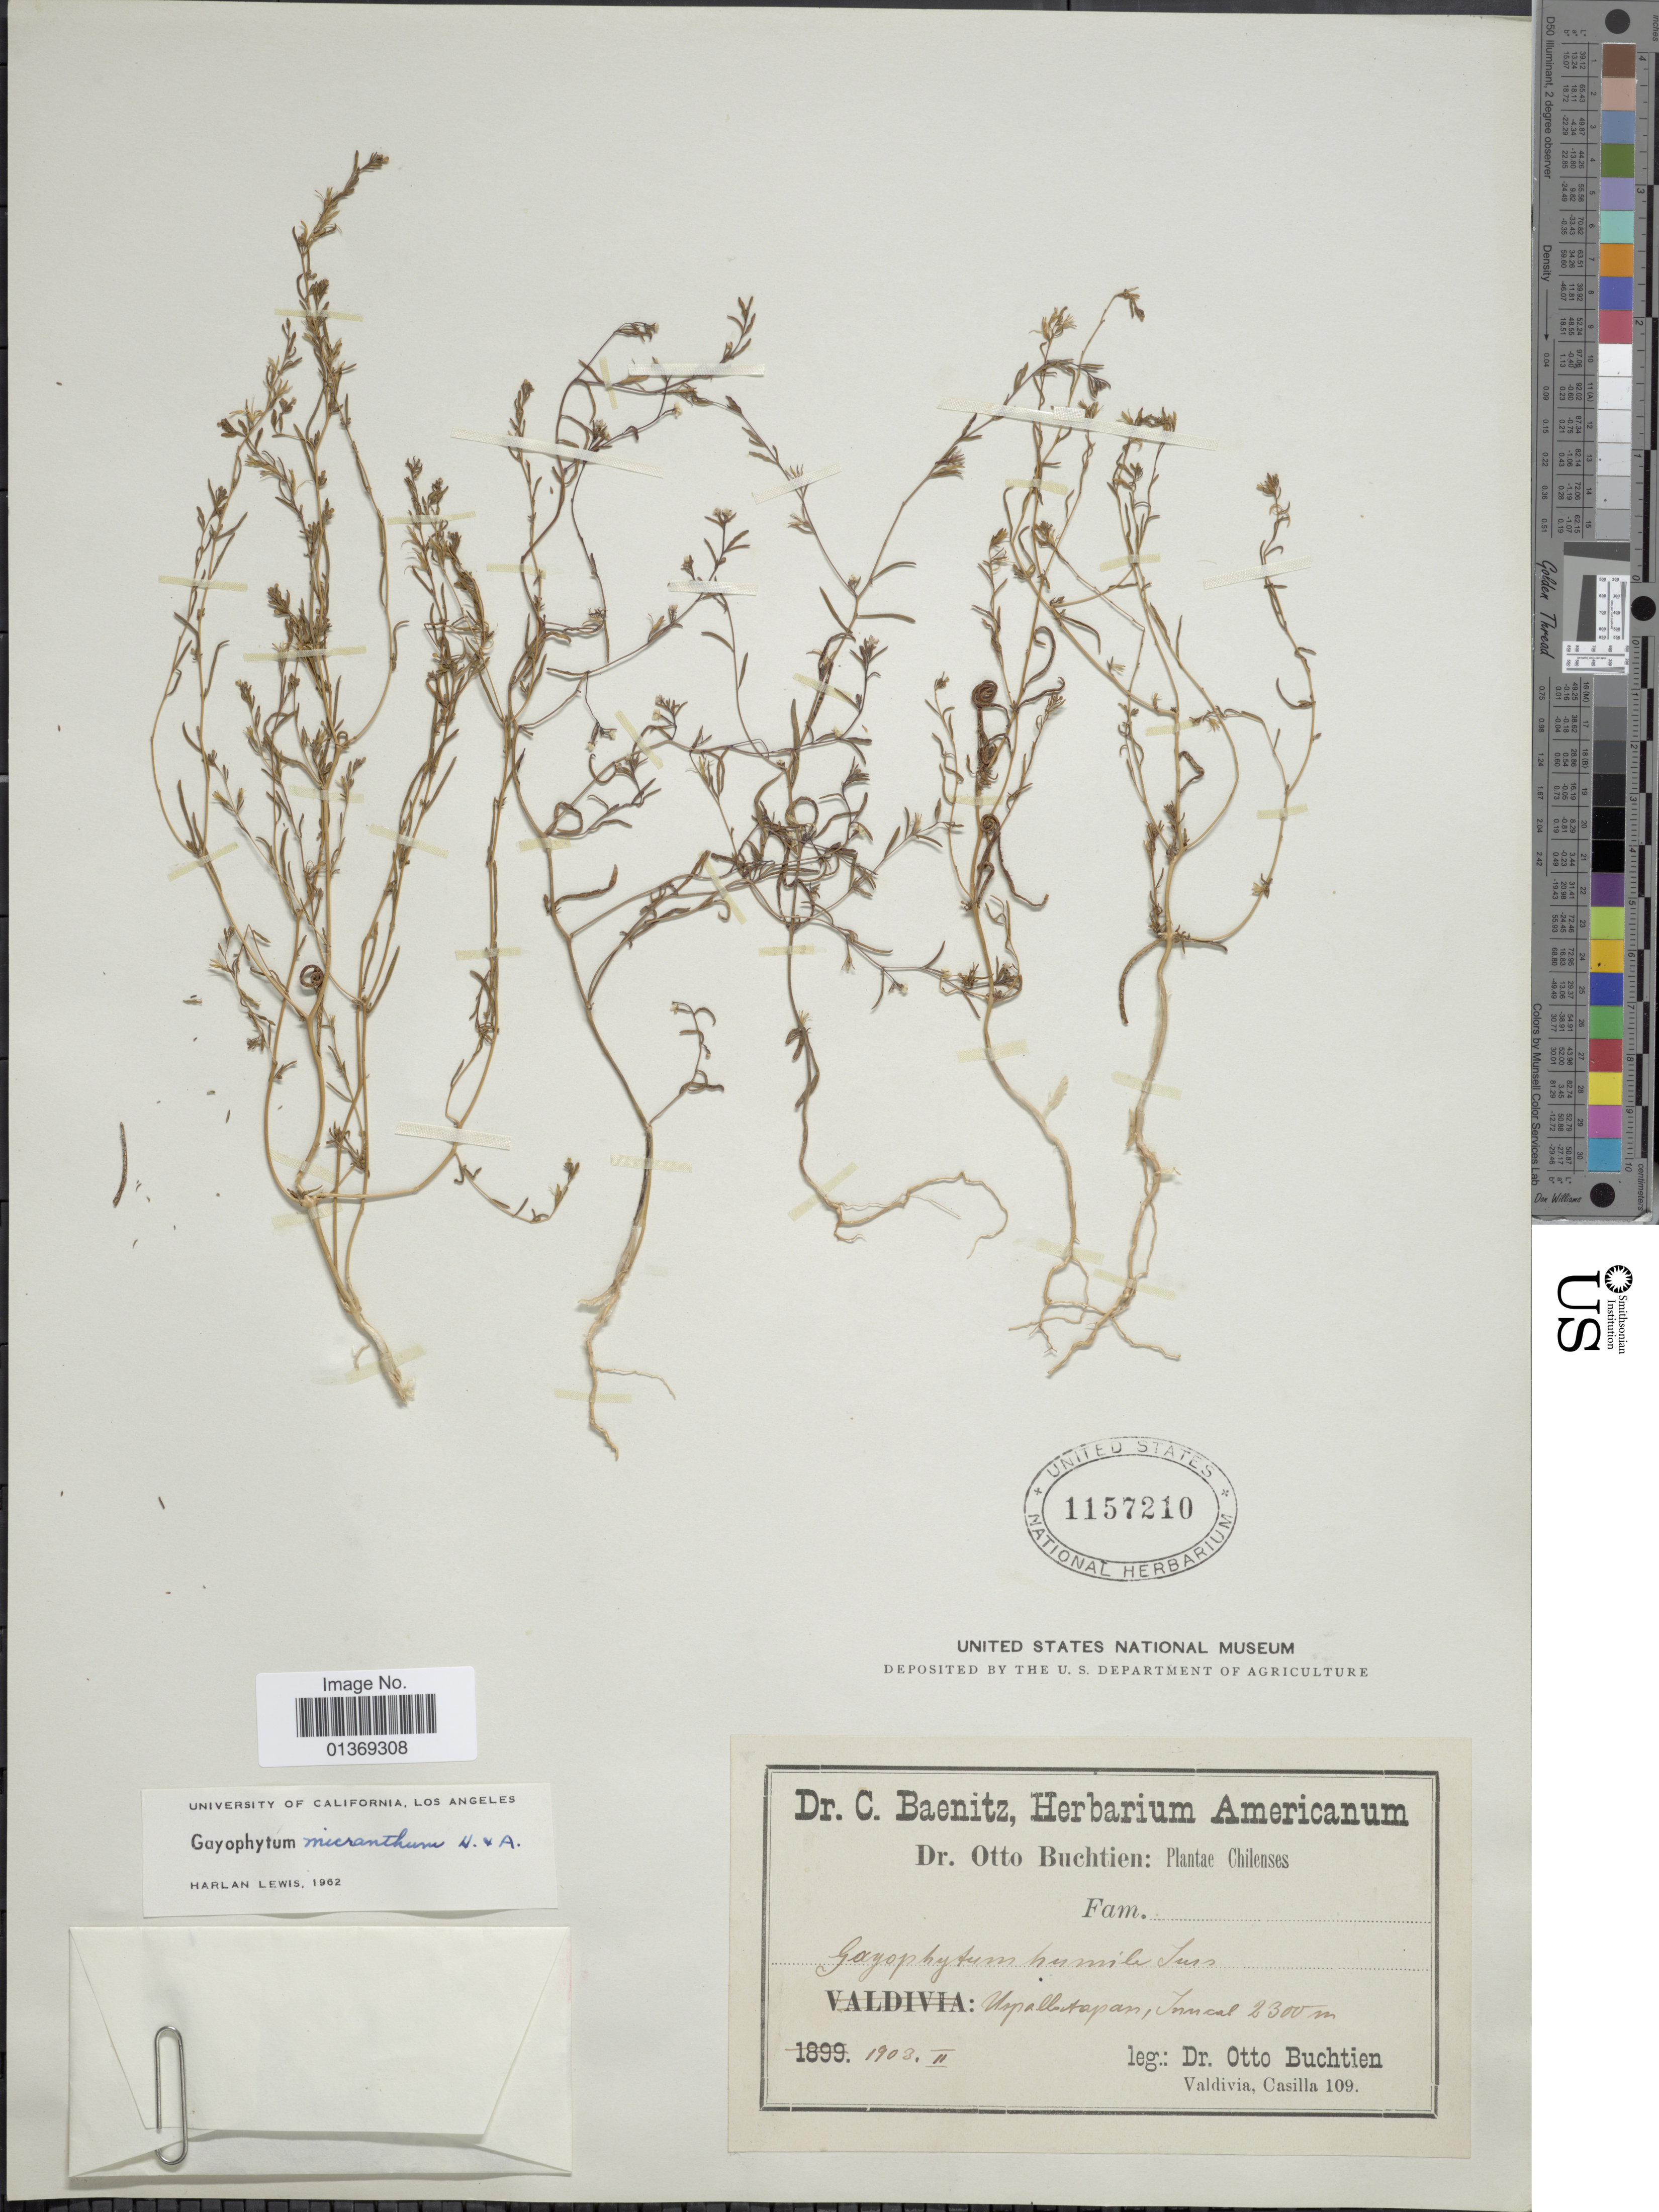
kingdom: Plantae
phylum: Tracheophyta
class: Magnoliopsida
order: Myrtales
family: Onagraceae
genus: Gayophytum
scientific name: Gayophytum micranthum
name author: Hook. & Arn.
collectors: O. Buchtien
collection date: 1903-02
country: Chile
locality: Uspallata pass, Juncal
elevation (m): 2300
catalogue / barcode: US 1157210